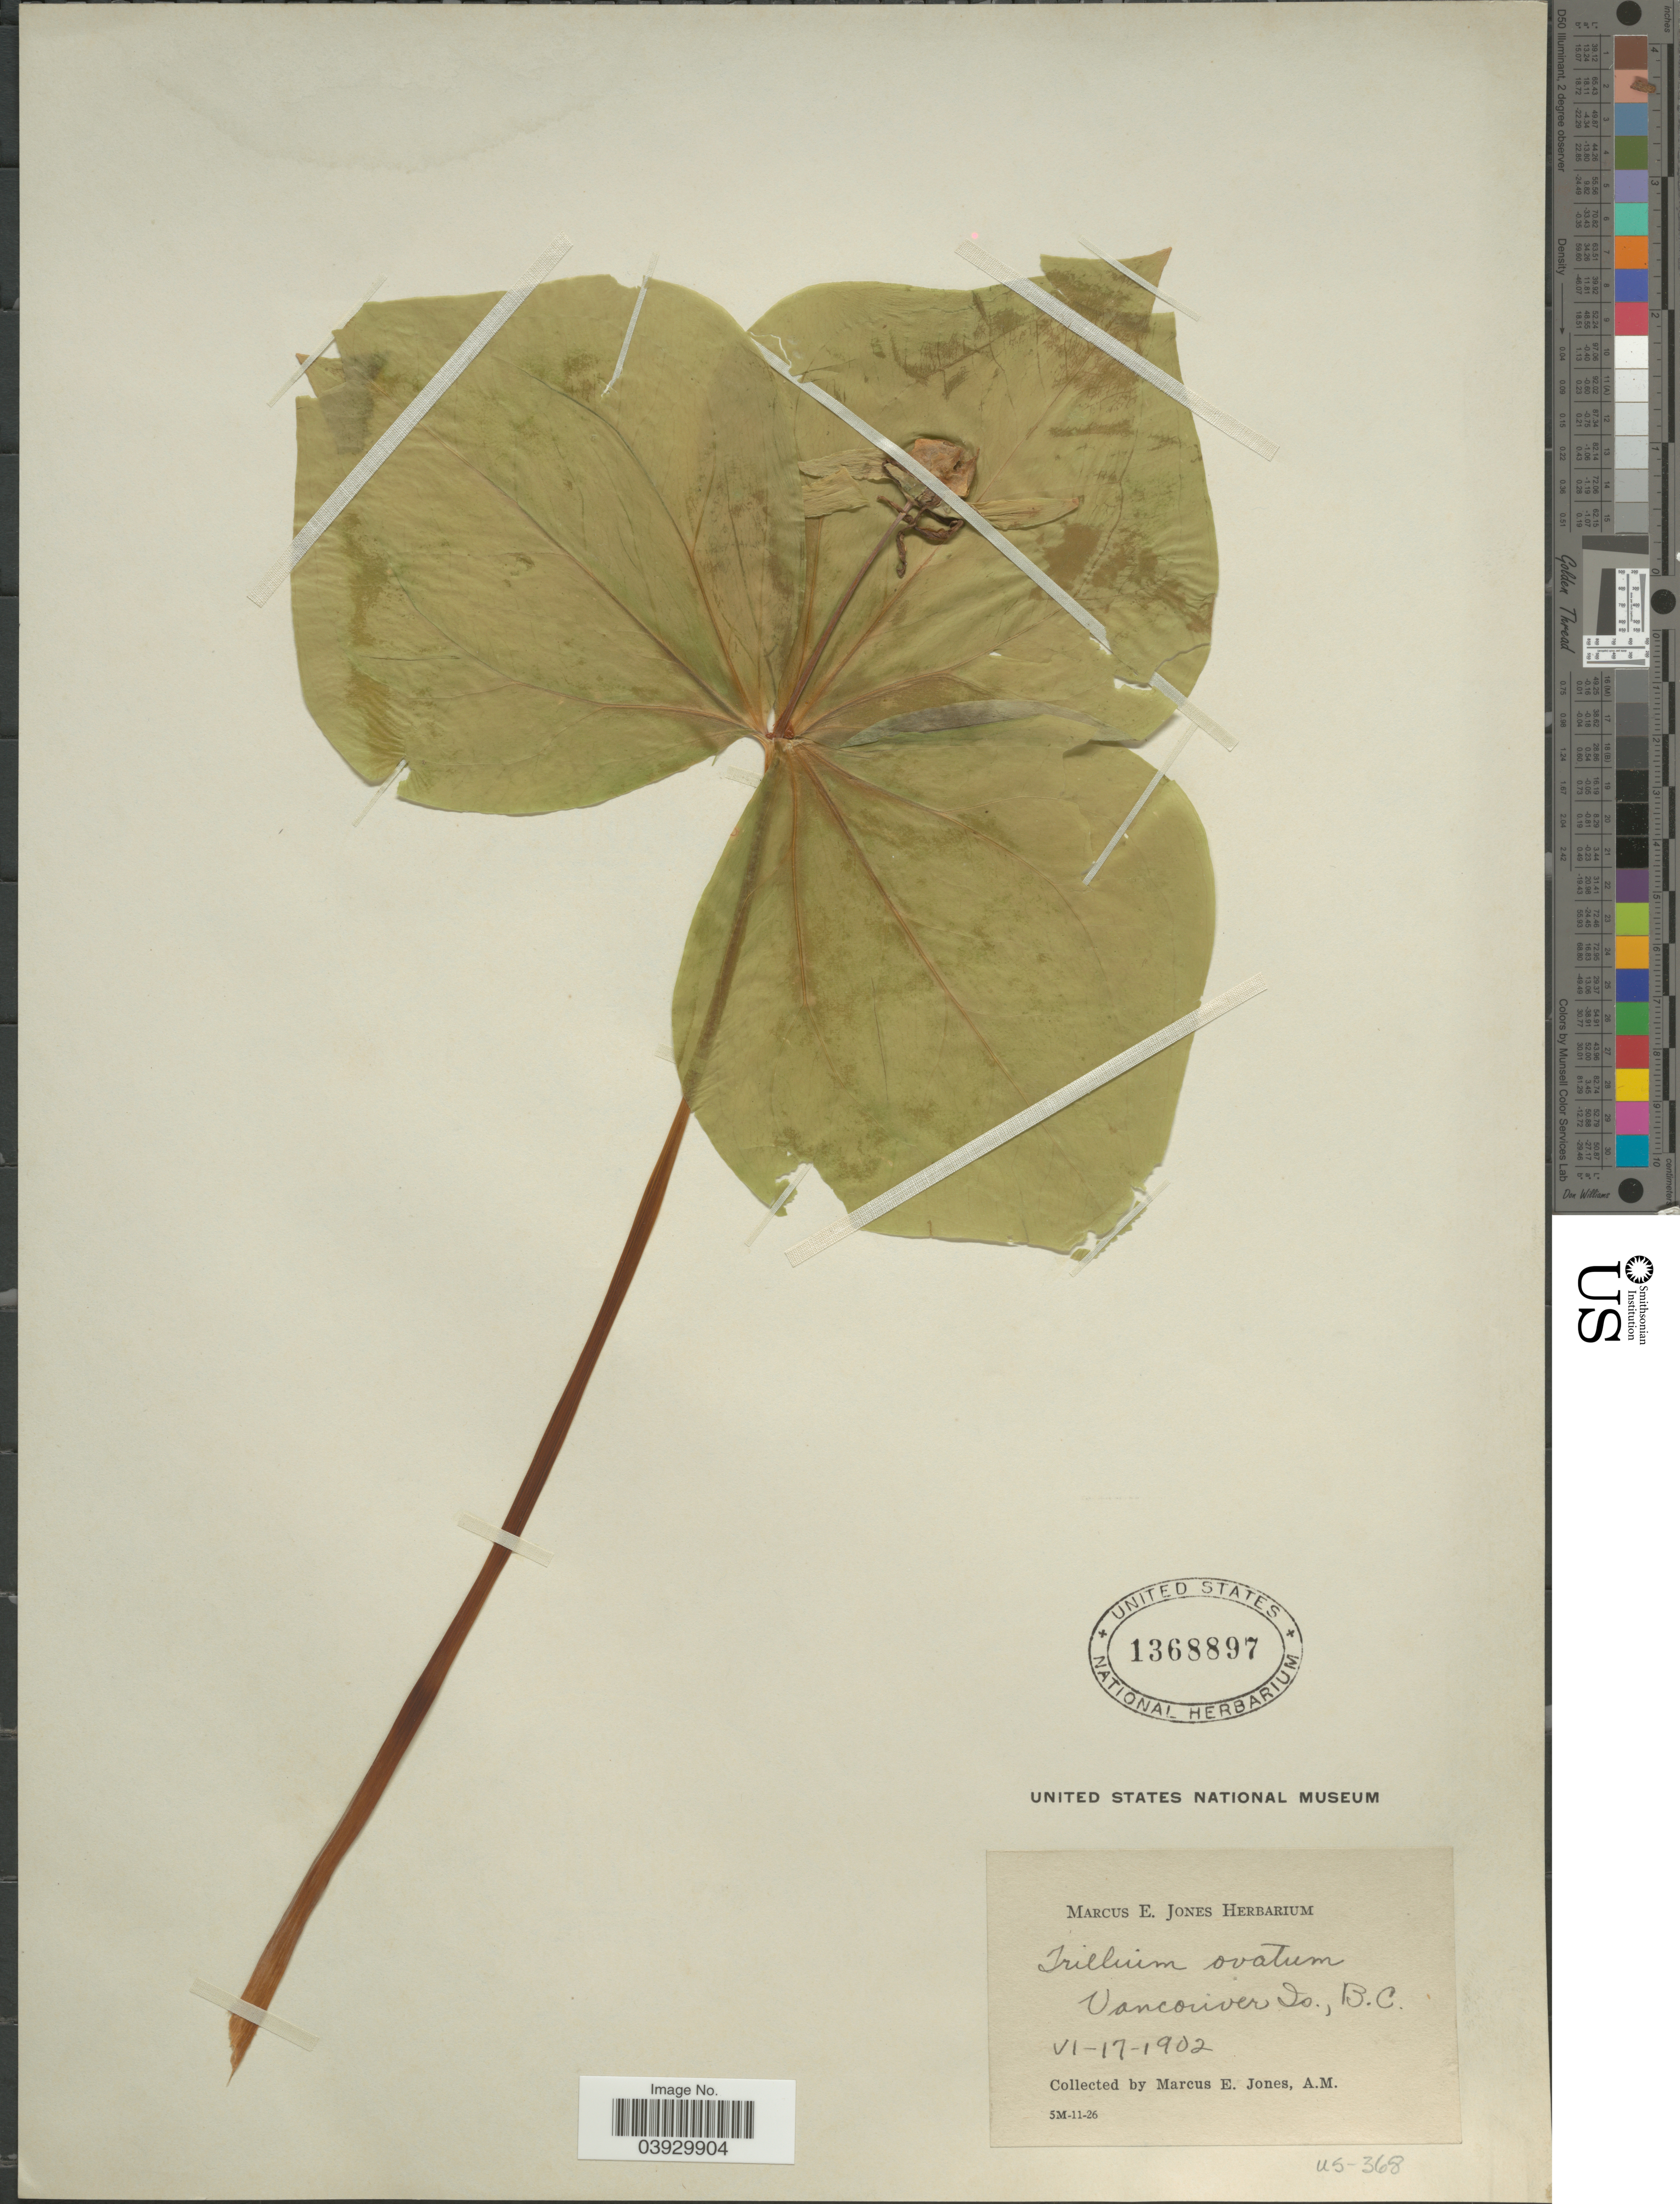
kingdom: Plantae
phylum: Tracheophyta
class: Liliopsida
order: Liliales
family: Melanthiaceae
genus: Trillium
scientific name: Trillium ovatum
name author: Pursh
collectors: M. E. Jones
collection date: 1902-06-17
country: Canada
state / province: British Columbia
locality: Vancouver Is.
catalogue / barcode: US 1368897